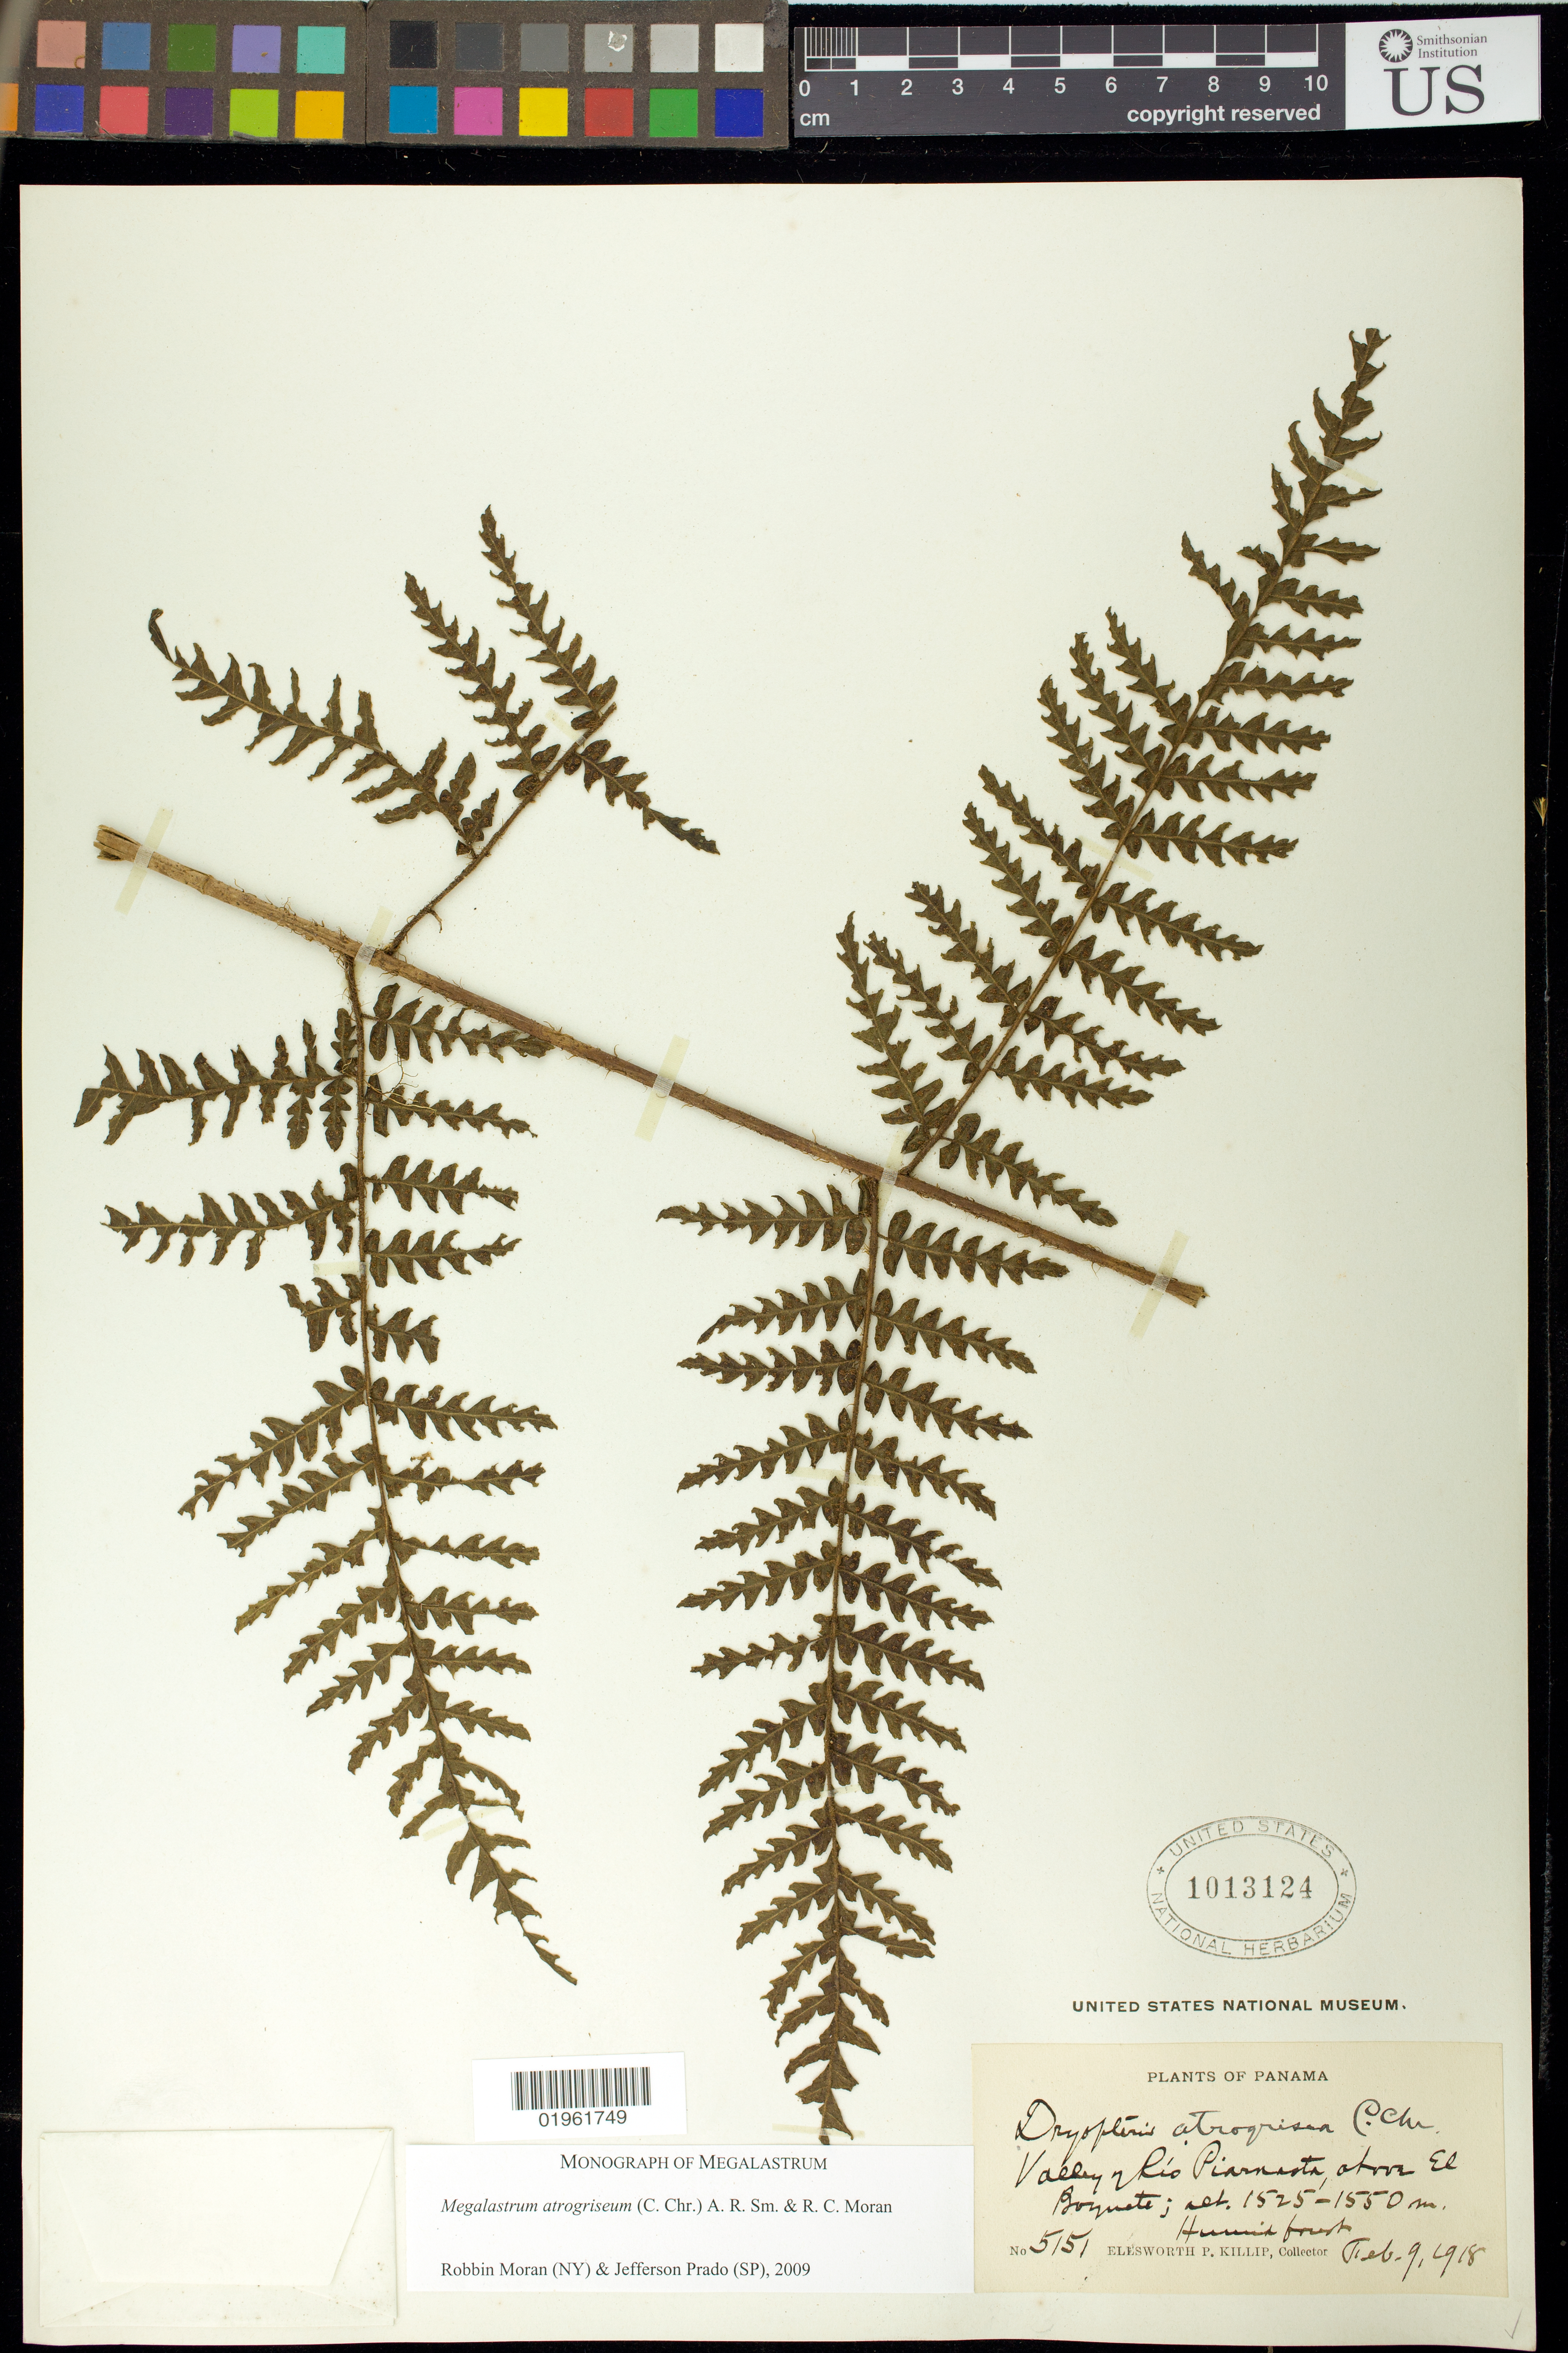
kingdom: Plantae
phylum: Tracheophyta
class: Polypodiopsida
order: Polypodiales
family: Dryopteridaceae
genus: Megalastrum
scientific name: Megalastrum atrogriseum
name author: (C. Chr.) A.R. Sm. & R.C. Moran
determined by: Moran, R. C.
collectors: E. P. Killip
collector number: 5151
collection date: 1918-02-09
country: Panama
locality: Valley of Rio Piarnasta, above el Boquete. On tree along open trail.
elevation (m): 1525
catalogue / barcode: US 1013124